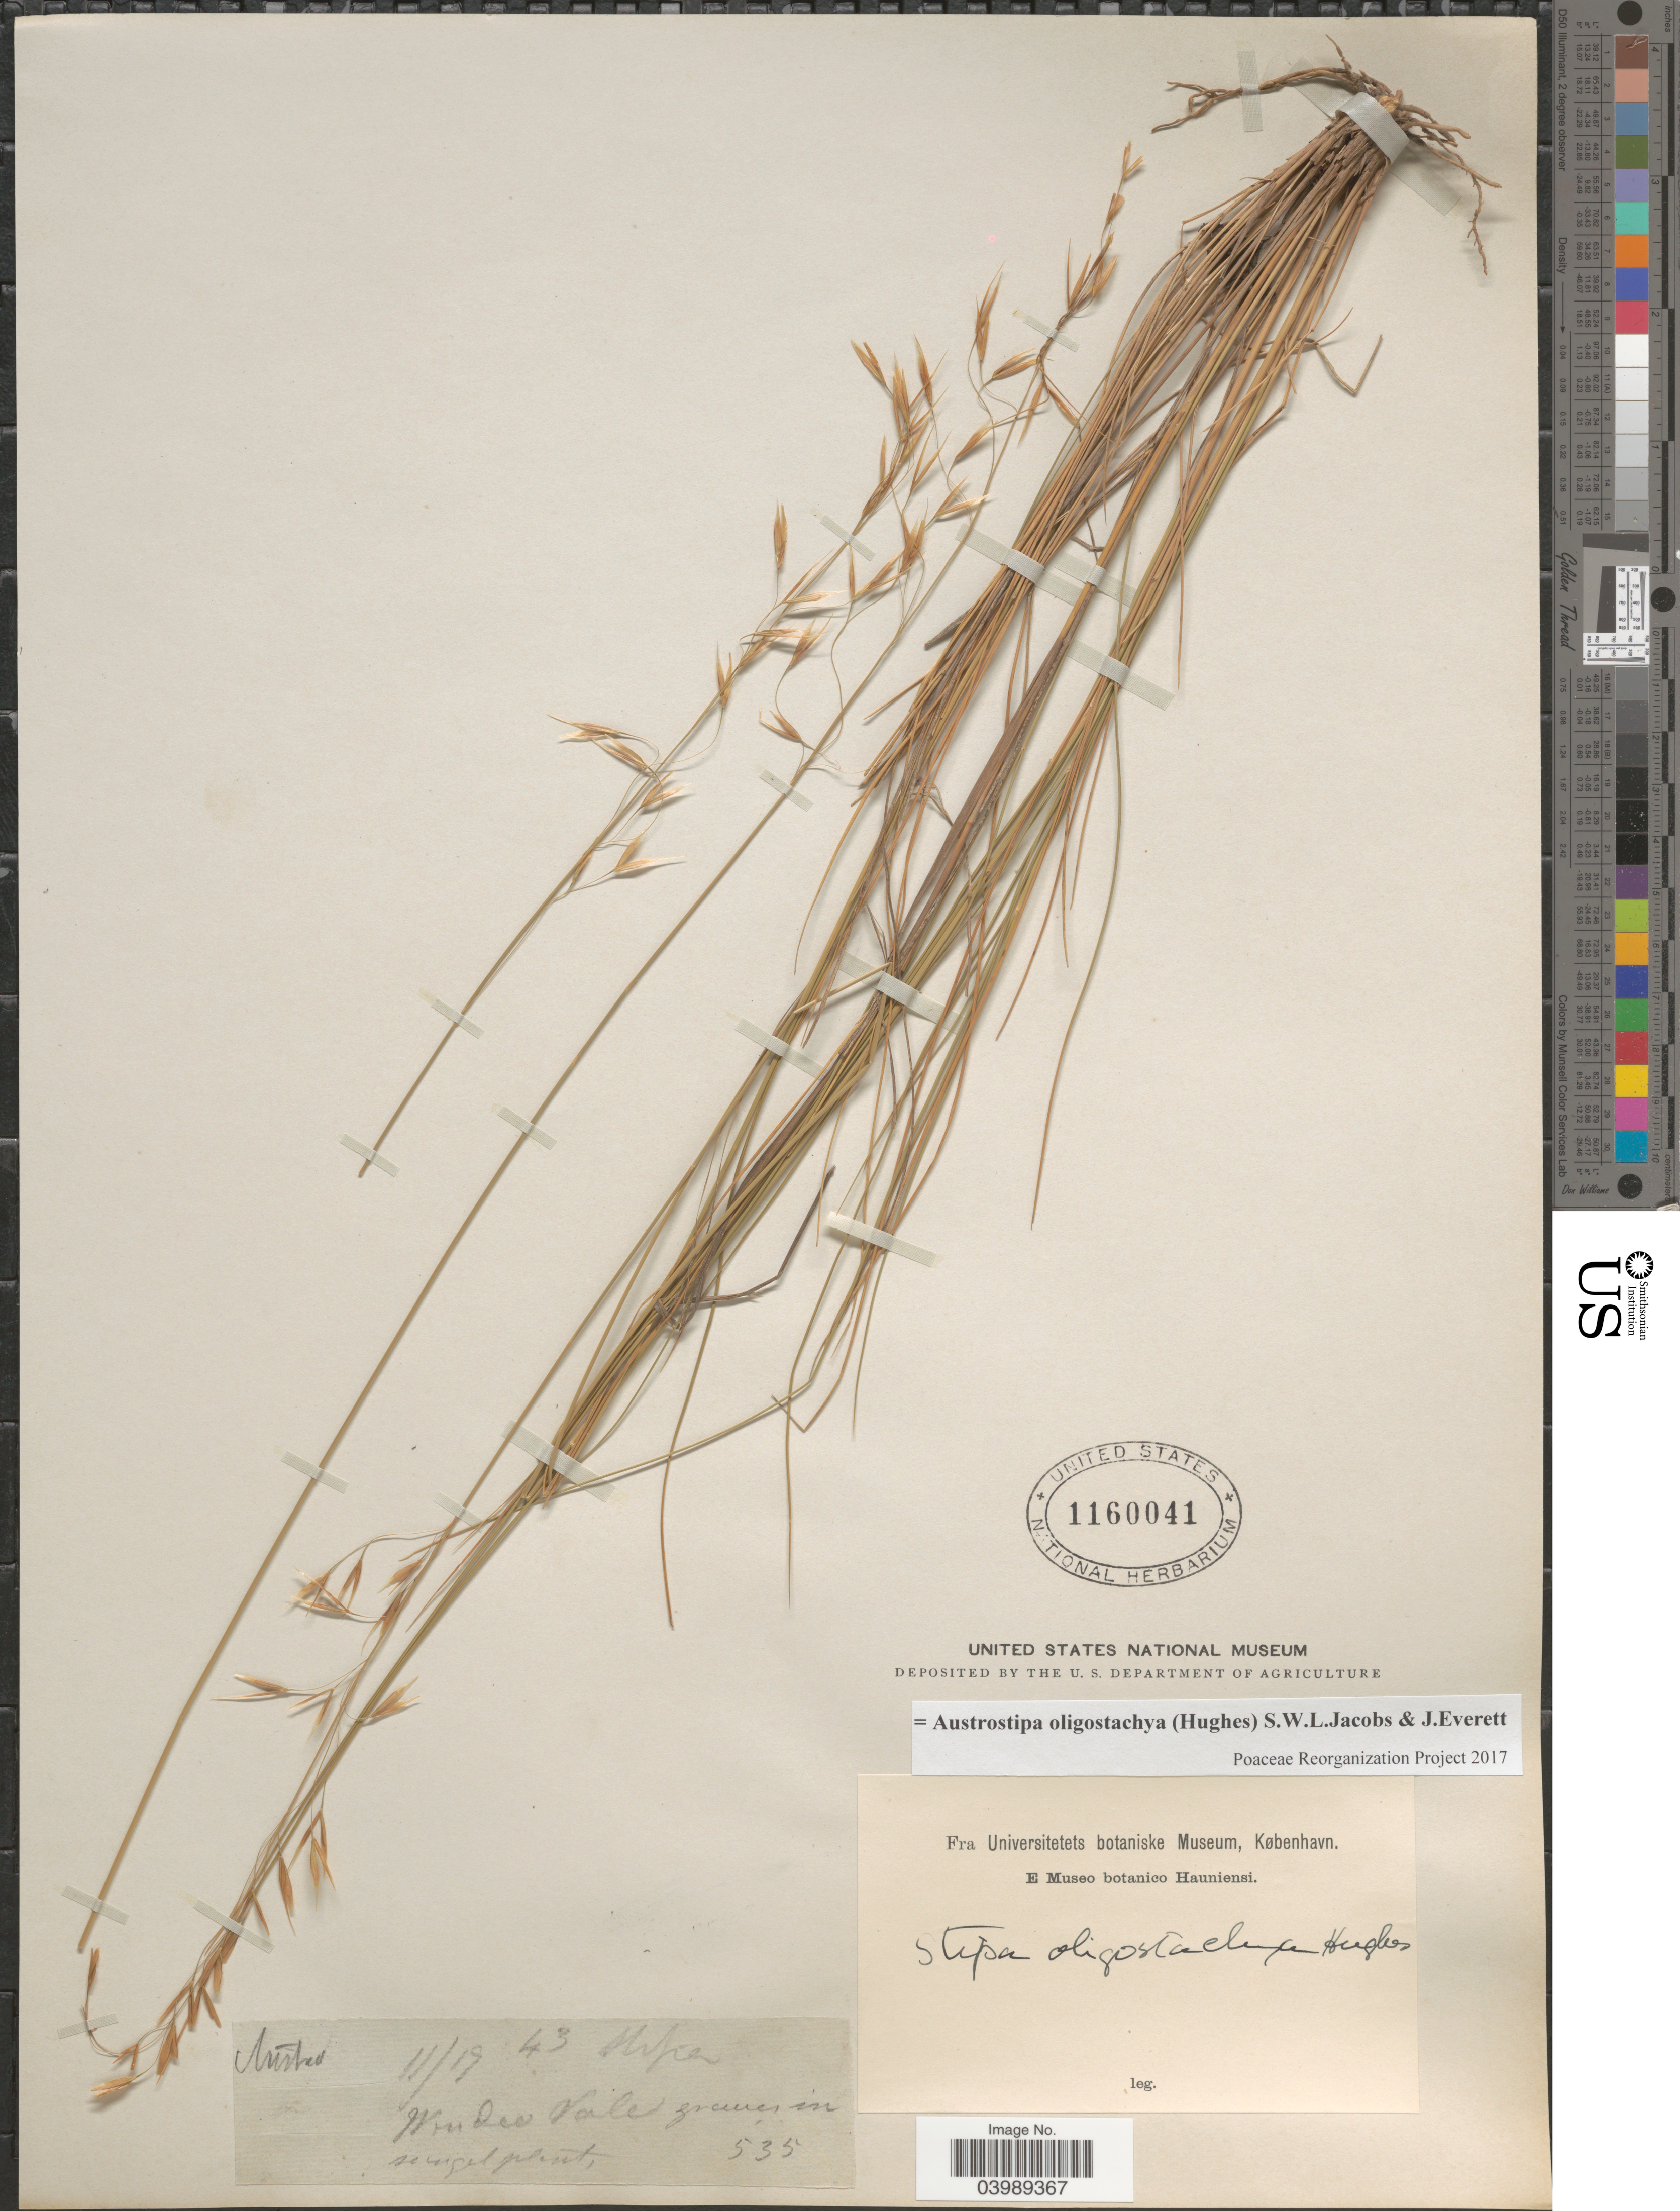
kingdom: Plantae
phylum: Tracheophyta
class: Liliopsida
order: Poales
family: Poaceae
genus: Austrostipa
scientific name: Austrostipa oligostachya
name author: (Hughes) S.W.L. Jacobs & J. Everett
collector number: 535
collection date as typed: Transcribed d/m/y: /11/19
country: Australia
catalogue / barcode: US 1160041